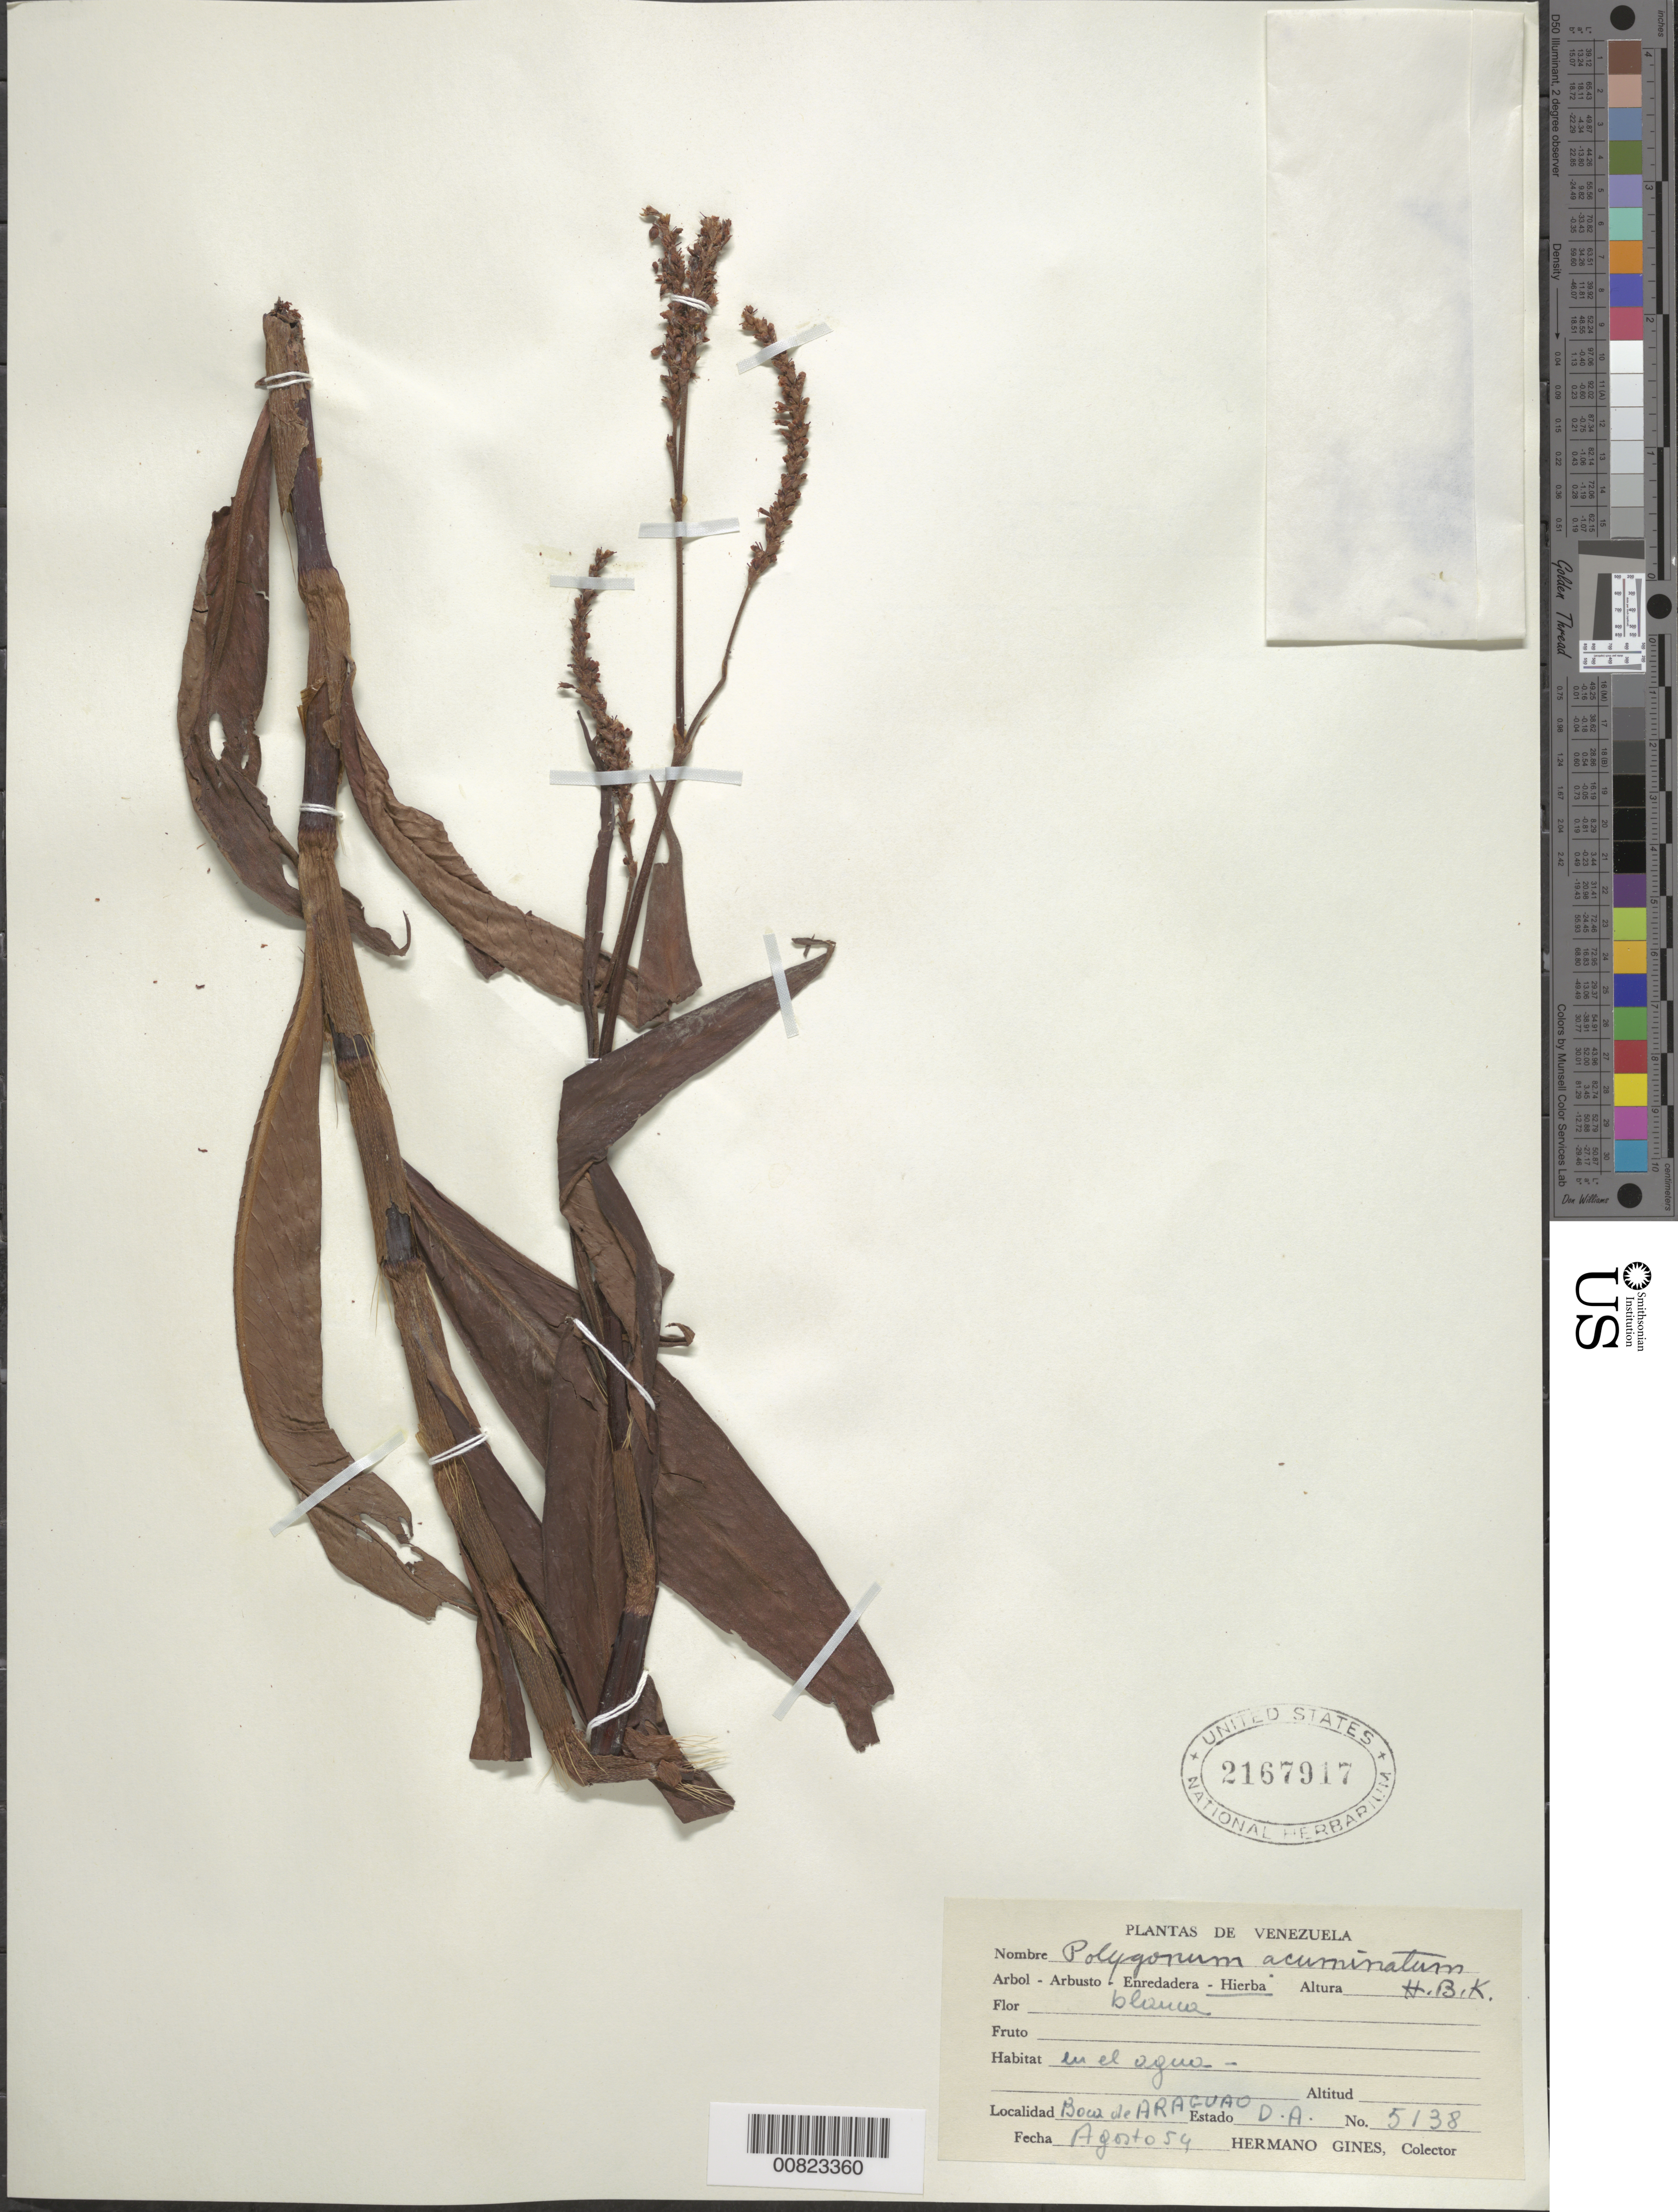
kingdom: Plantae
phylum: Tracheophyta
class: Magnoliopsida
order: Caryophyllales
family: Polygonaceae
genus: Polygonum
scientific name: Polygonum acuminatum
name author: Kunth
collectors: H. Gines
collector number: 5138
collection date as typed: Aug-54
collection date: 1954-08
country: Venezuela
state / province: Delta Amacuro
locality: Boca de Araguao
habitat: En el agua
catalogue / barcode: US 2167917